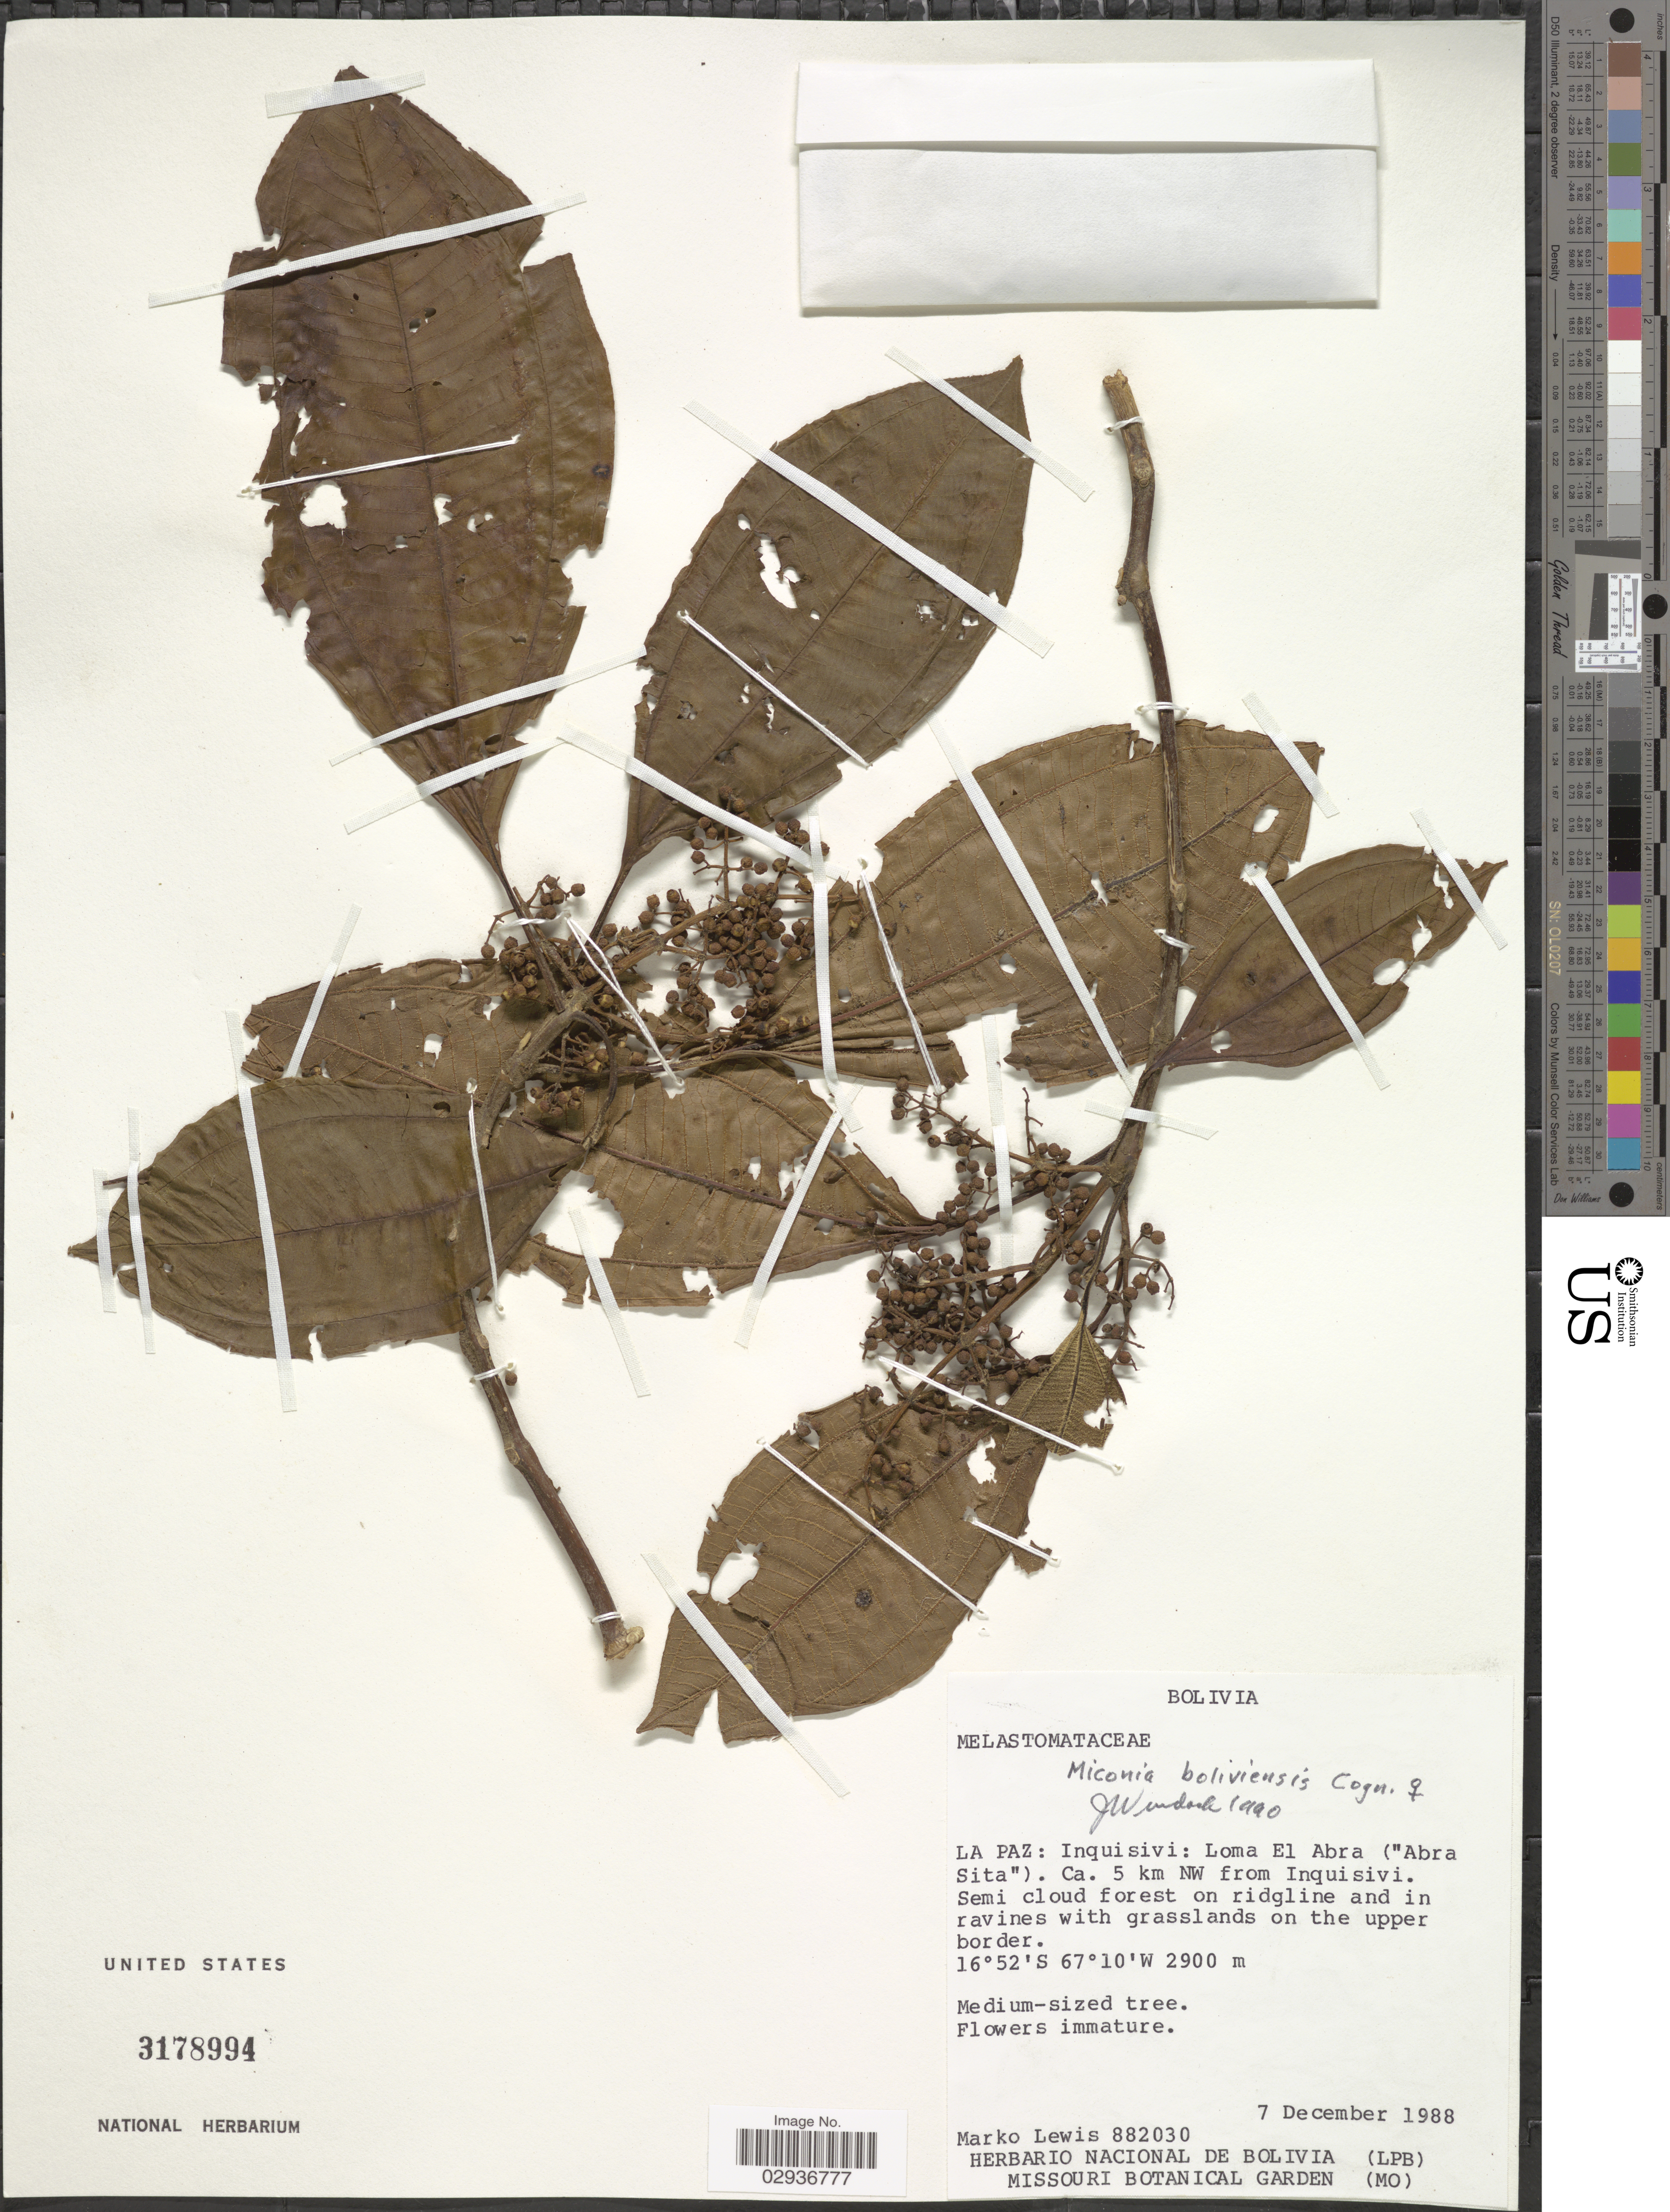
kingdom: Plantae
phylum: Tracheophyta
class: Magnoliopsida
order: Myrtales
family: Melastomataceae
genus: Miconia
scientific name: Miconia bolivarensis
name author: Wurdack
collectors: M. A. Lewis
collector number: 882030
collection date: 1988-12-07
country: Bolivia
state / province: La Paz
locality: Inquisivi: Loma El Abra ("Abra Sita"). Ca. 5 km NW from Inquisivi.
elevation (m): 2900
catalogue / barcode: US 3178994